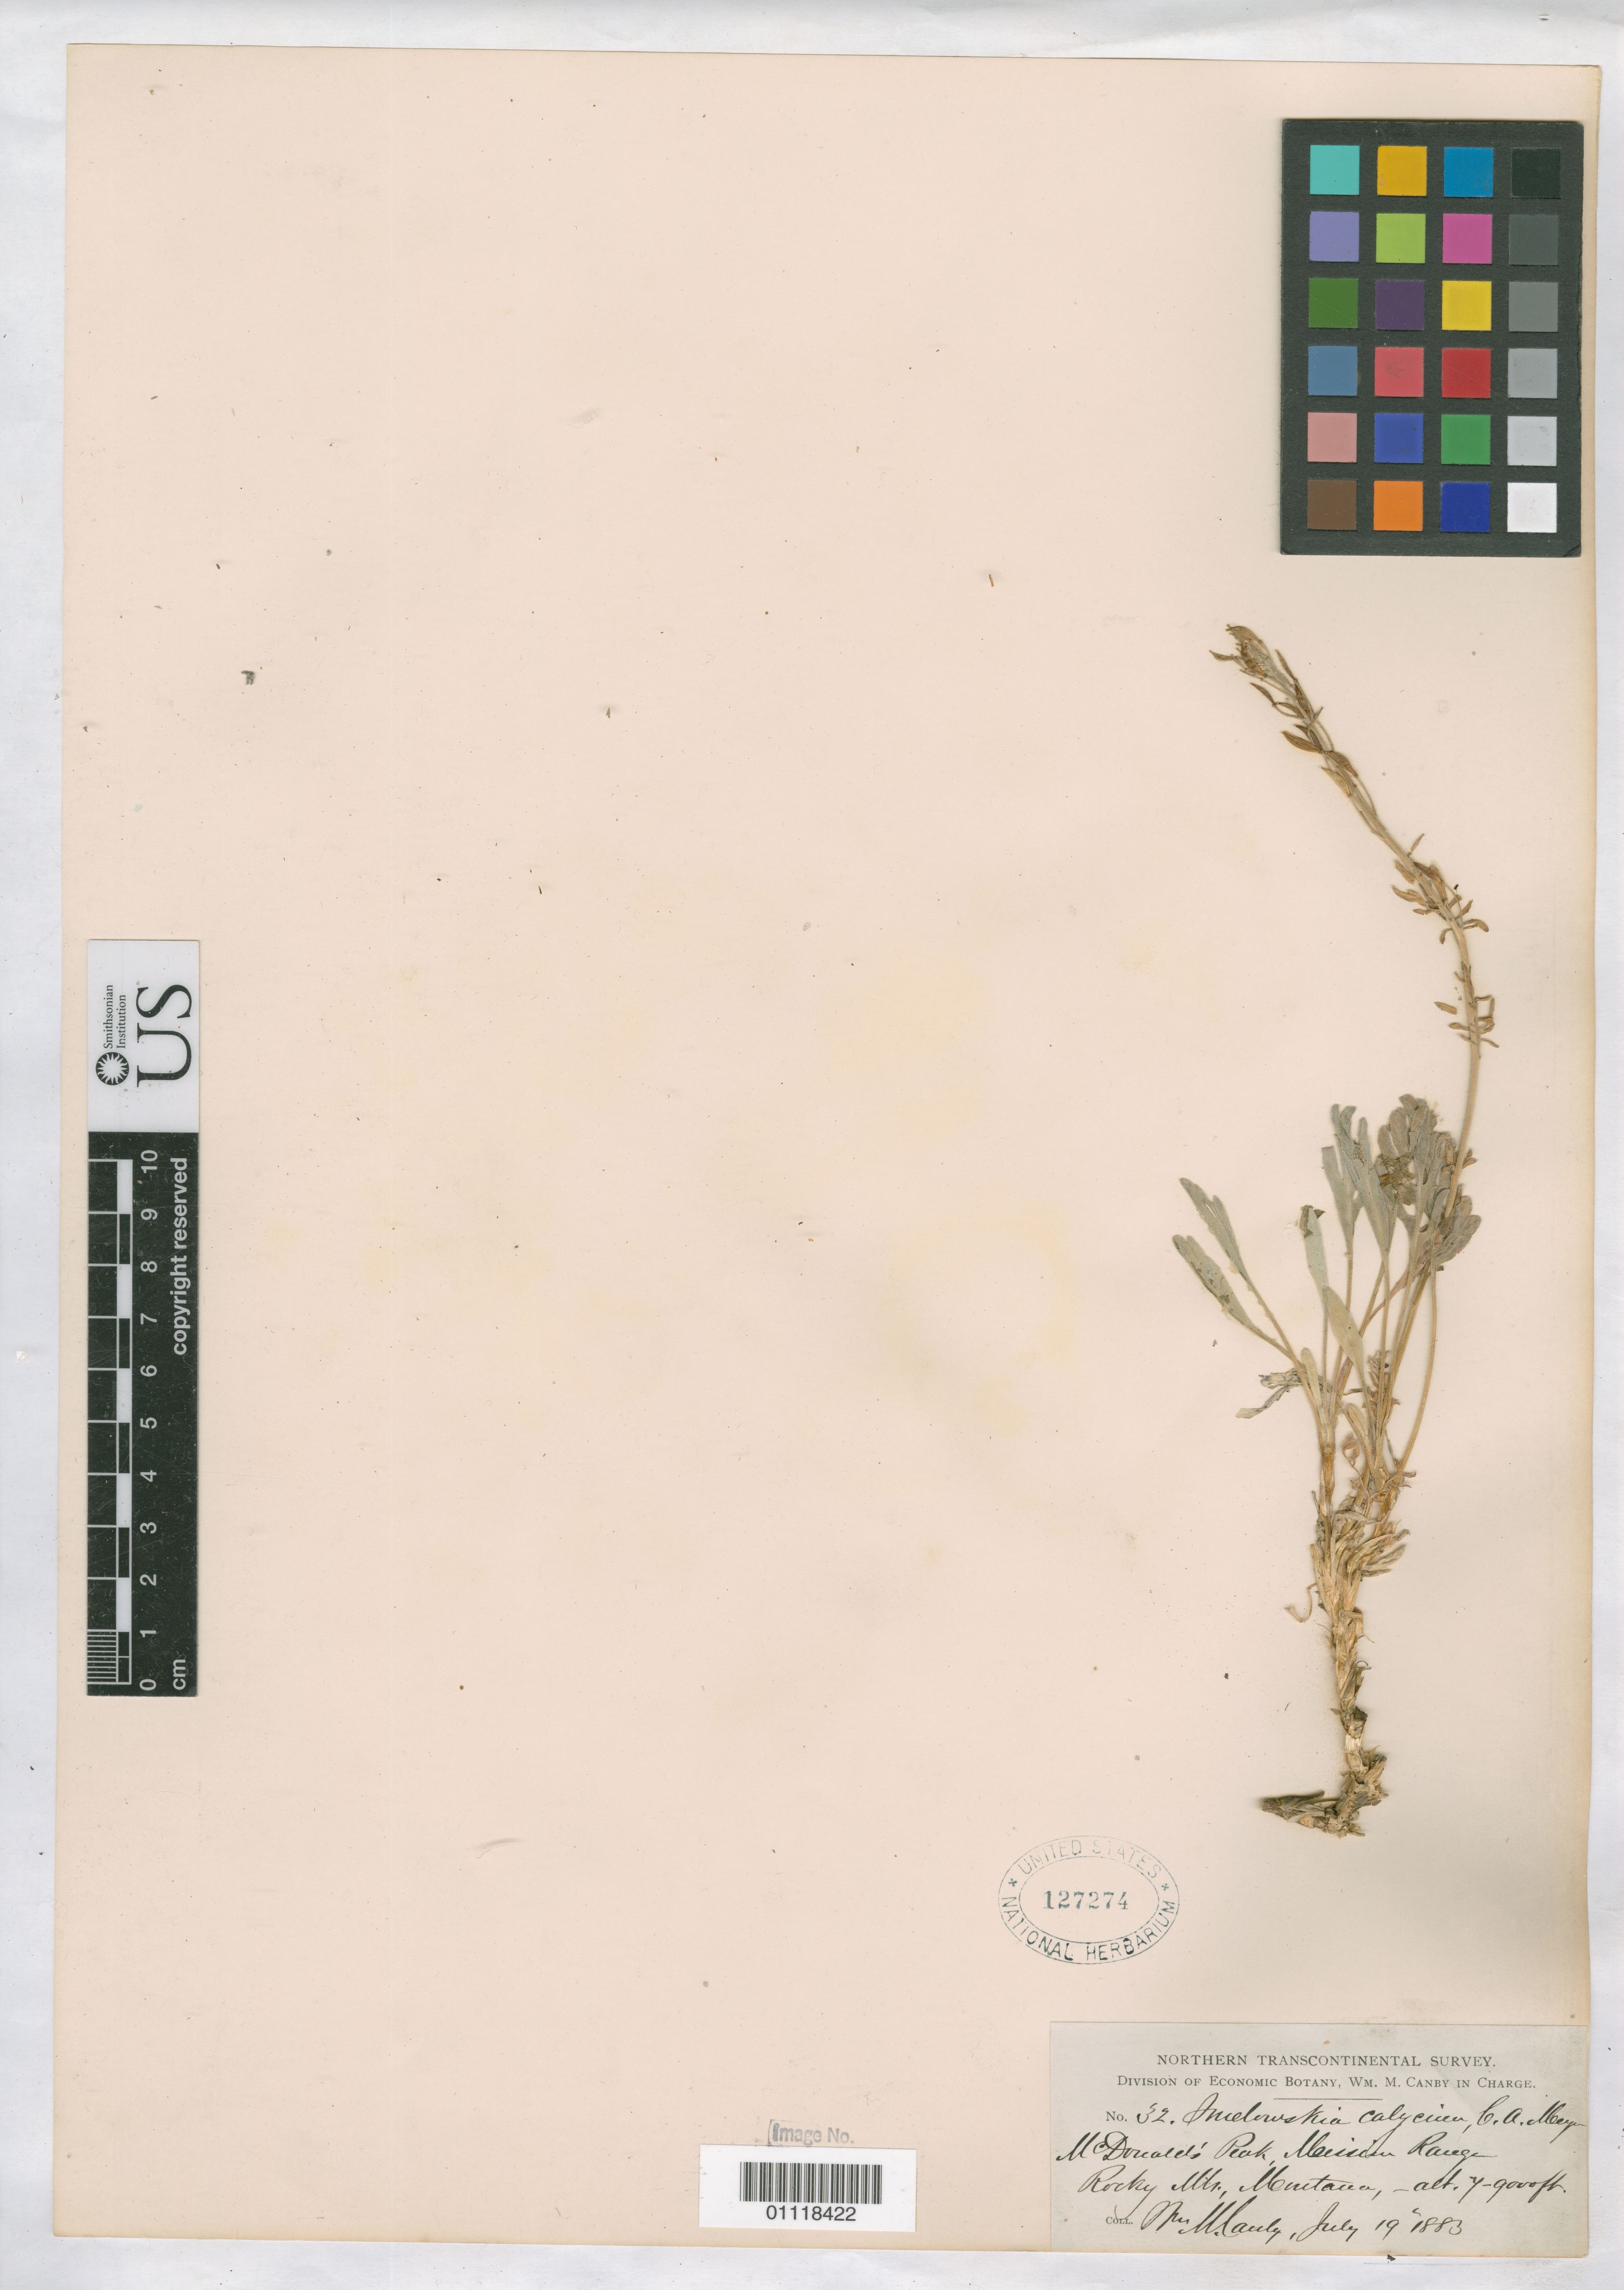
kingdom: Plantae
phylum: Tracheophyta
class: Magnoliopsida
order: Brassicales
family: Brassicaceae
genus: Smelowskia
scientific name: Smelowskia calycina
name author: (Stephan) C.A. Mey.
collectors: W. M. Canby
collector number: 32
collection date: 1883-07-19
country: United States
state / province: Montana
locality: Rocky Mts.,McDonald's Peak.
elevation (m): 2134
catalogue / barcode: US 12724